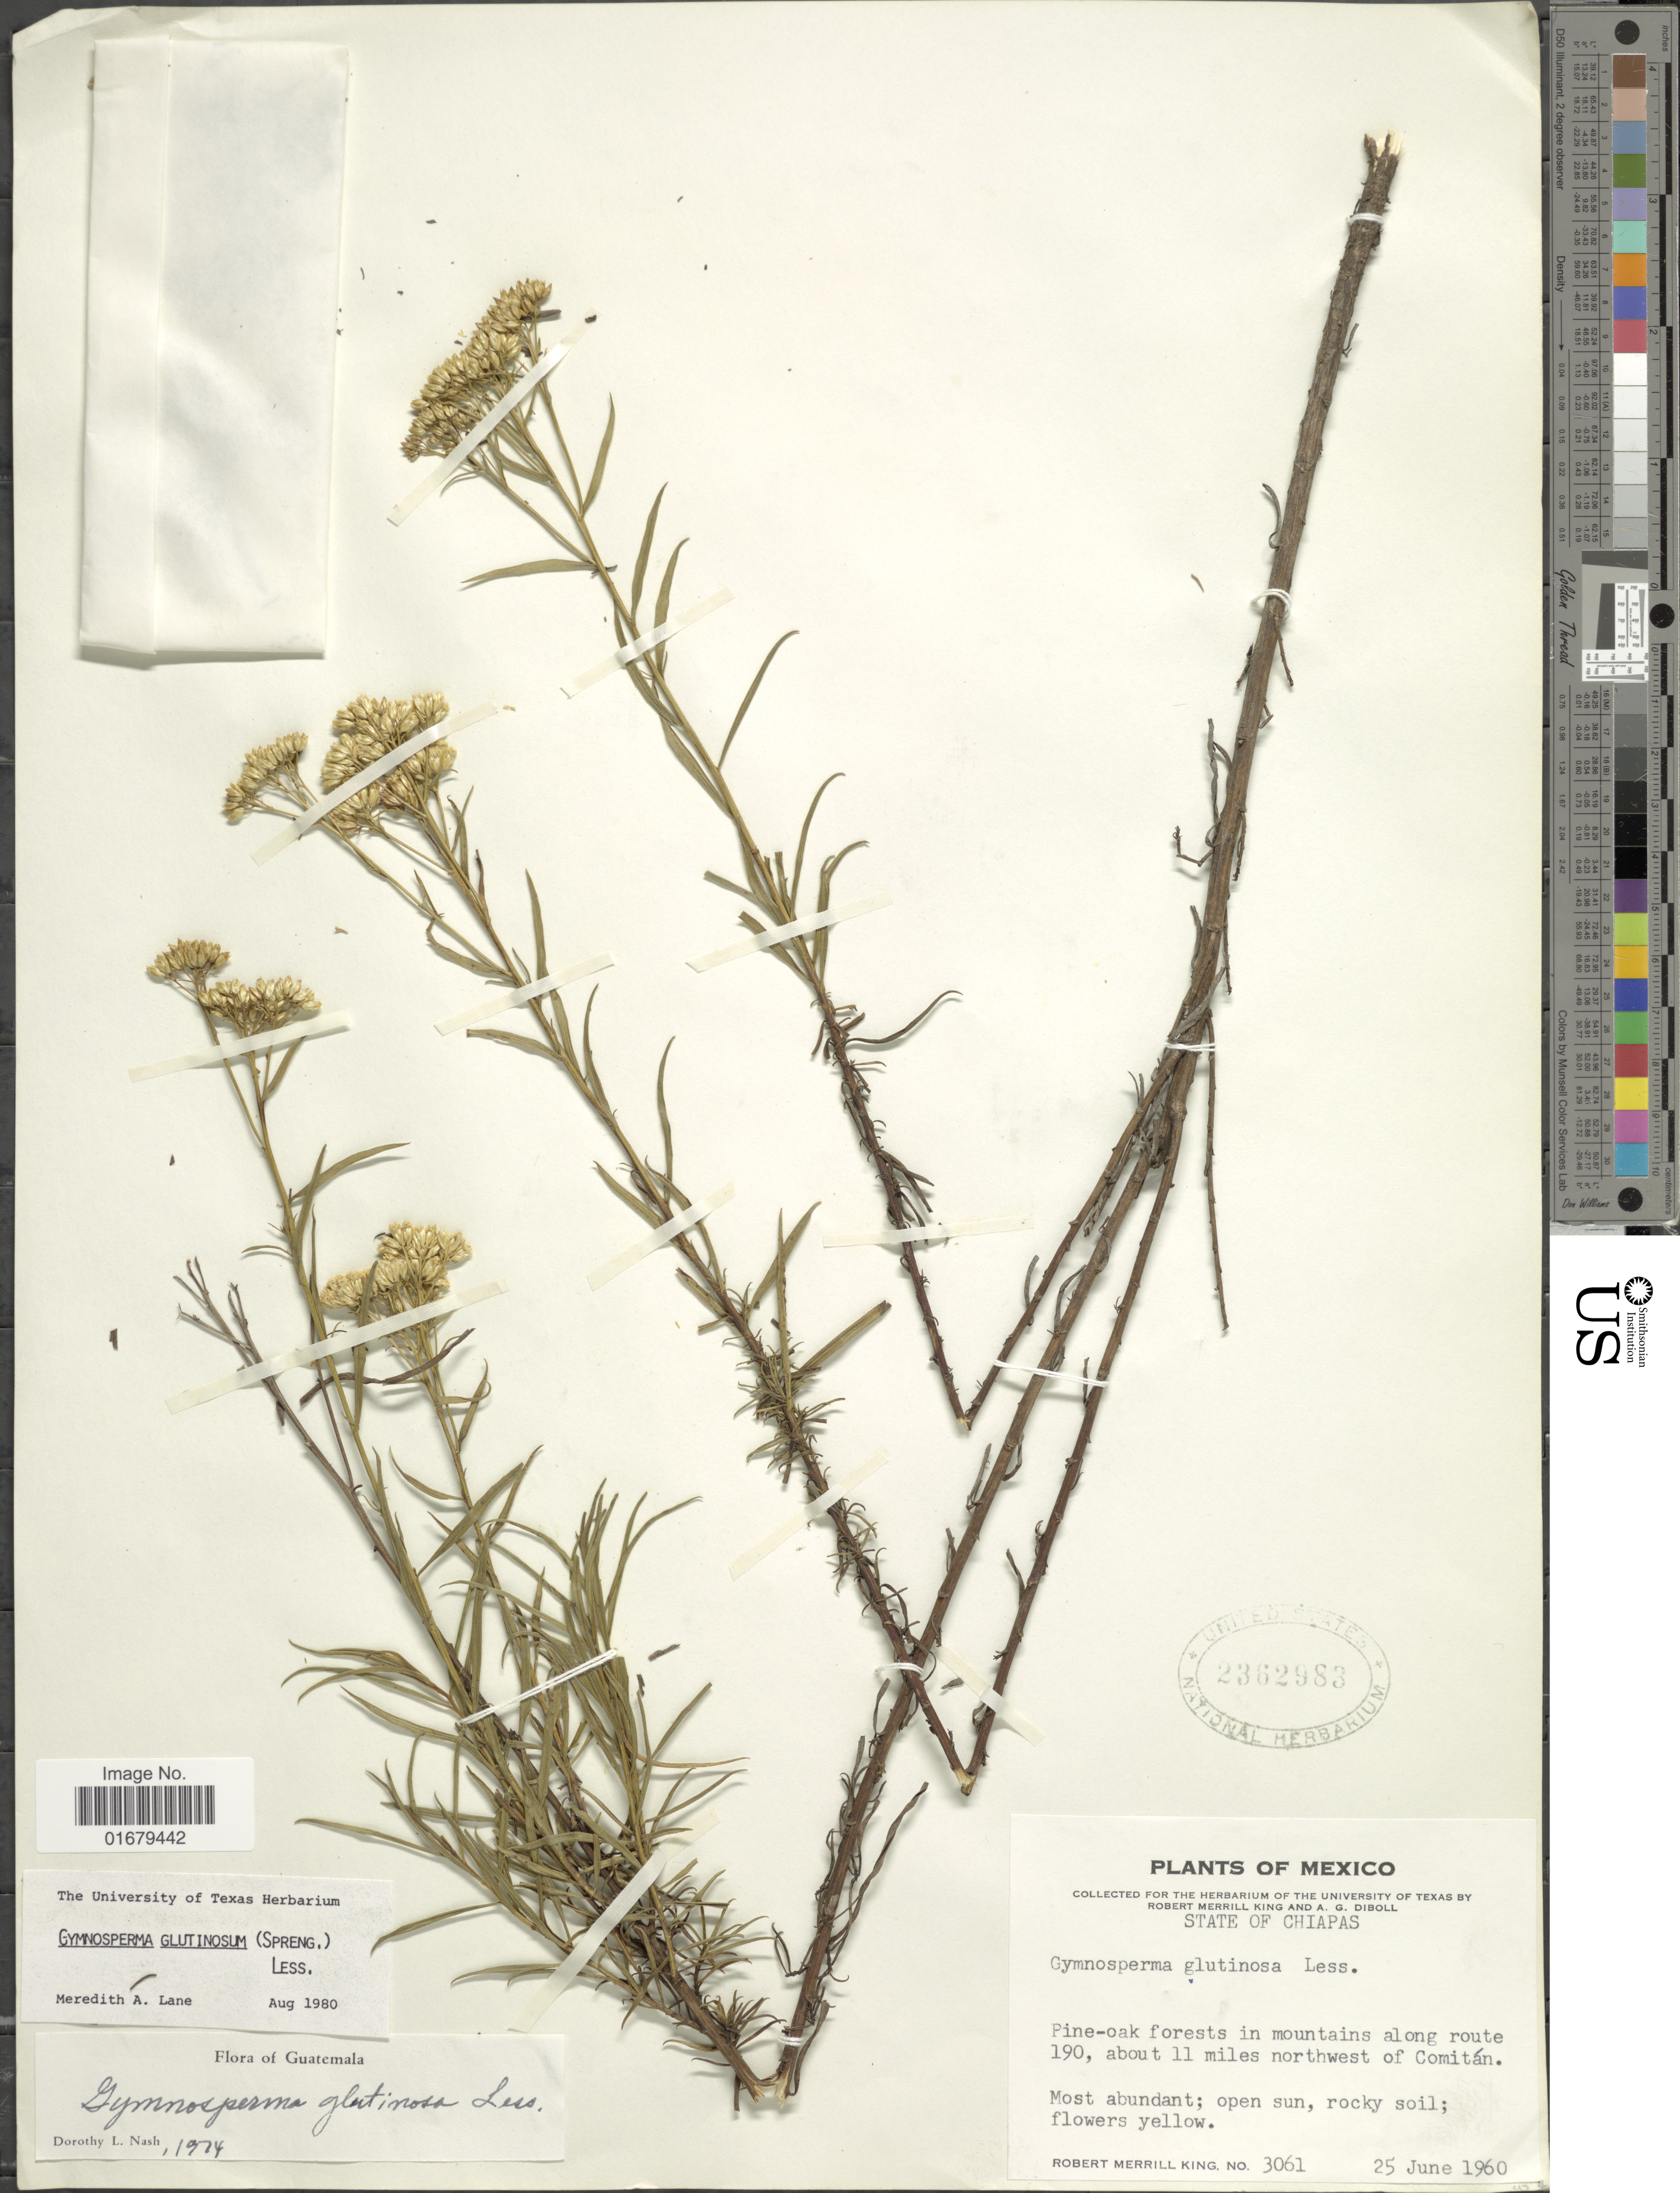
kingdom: Plantae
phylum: Tracheophyta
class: Magnoliopsida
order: Asterales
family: Asteraceae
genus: Gymnosperma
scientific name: Gymnosperma glutinosum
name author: (Spreng.) Less.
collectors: R. M. King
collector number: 3061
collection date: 1960-06-25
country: Mexico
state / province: Chiapas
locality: Pine-oak forests in mountains along route 190, about 11 miles northwest of Comitán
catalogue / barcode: US 2362983